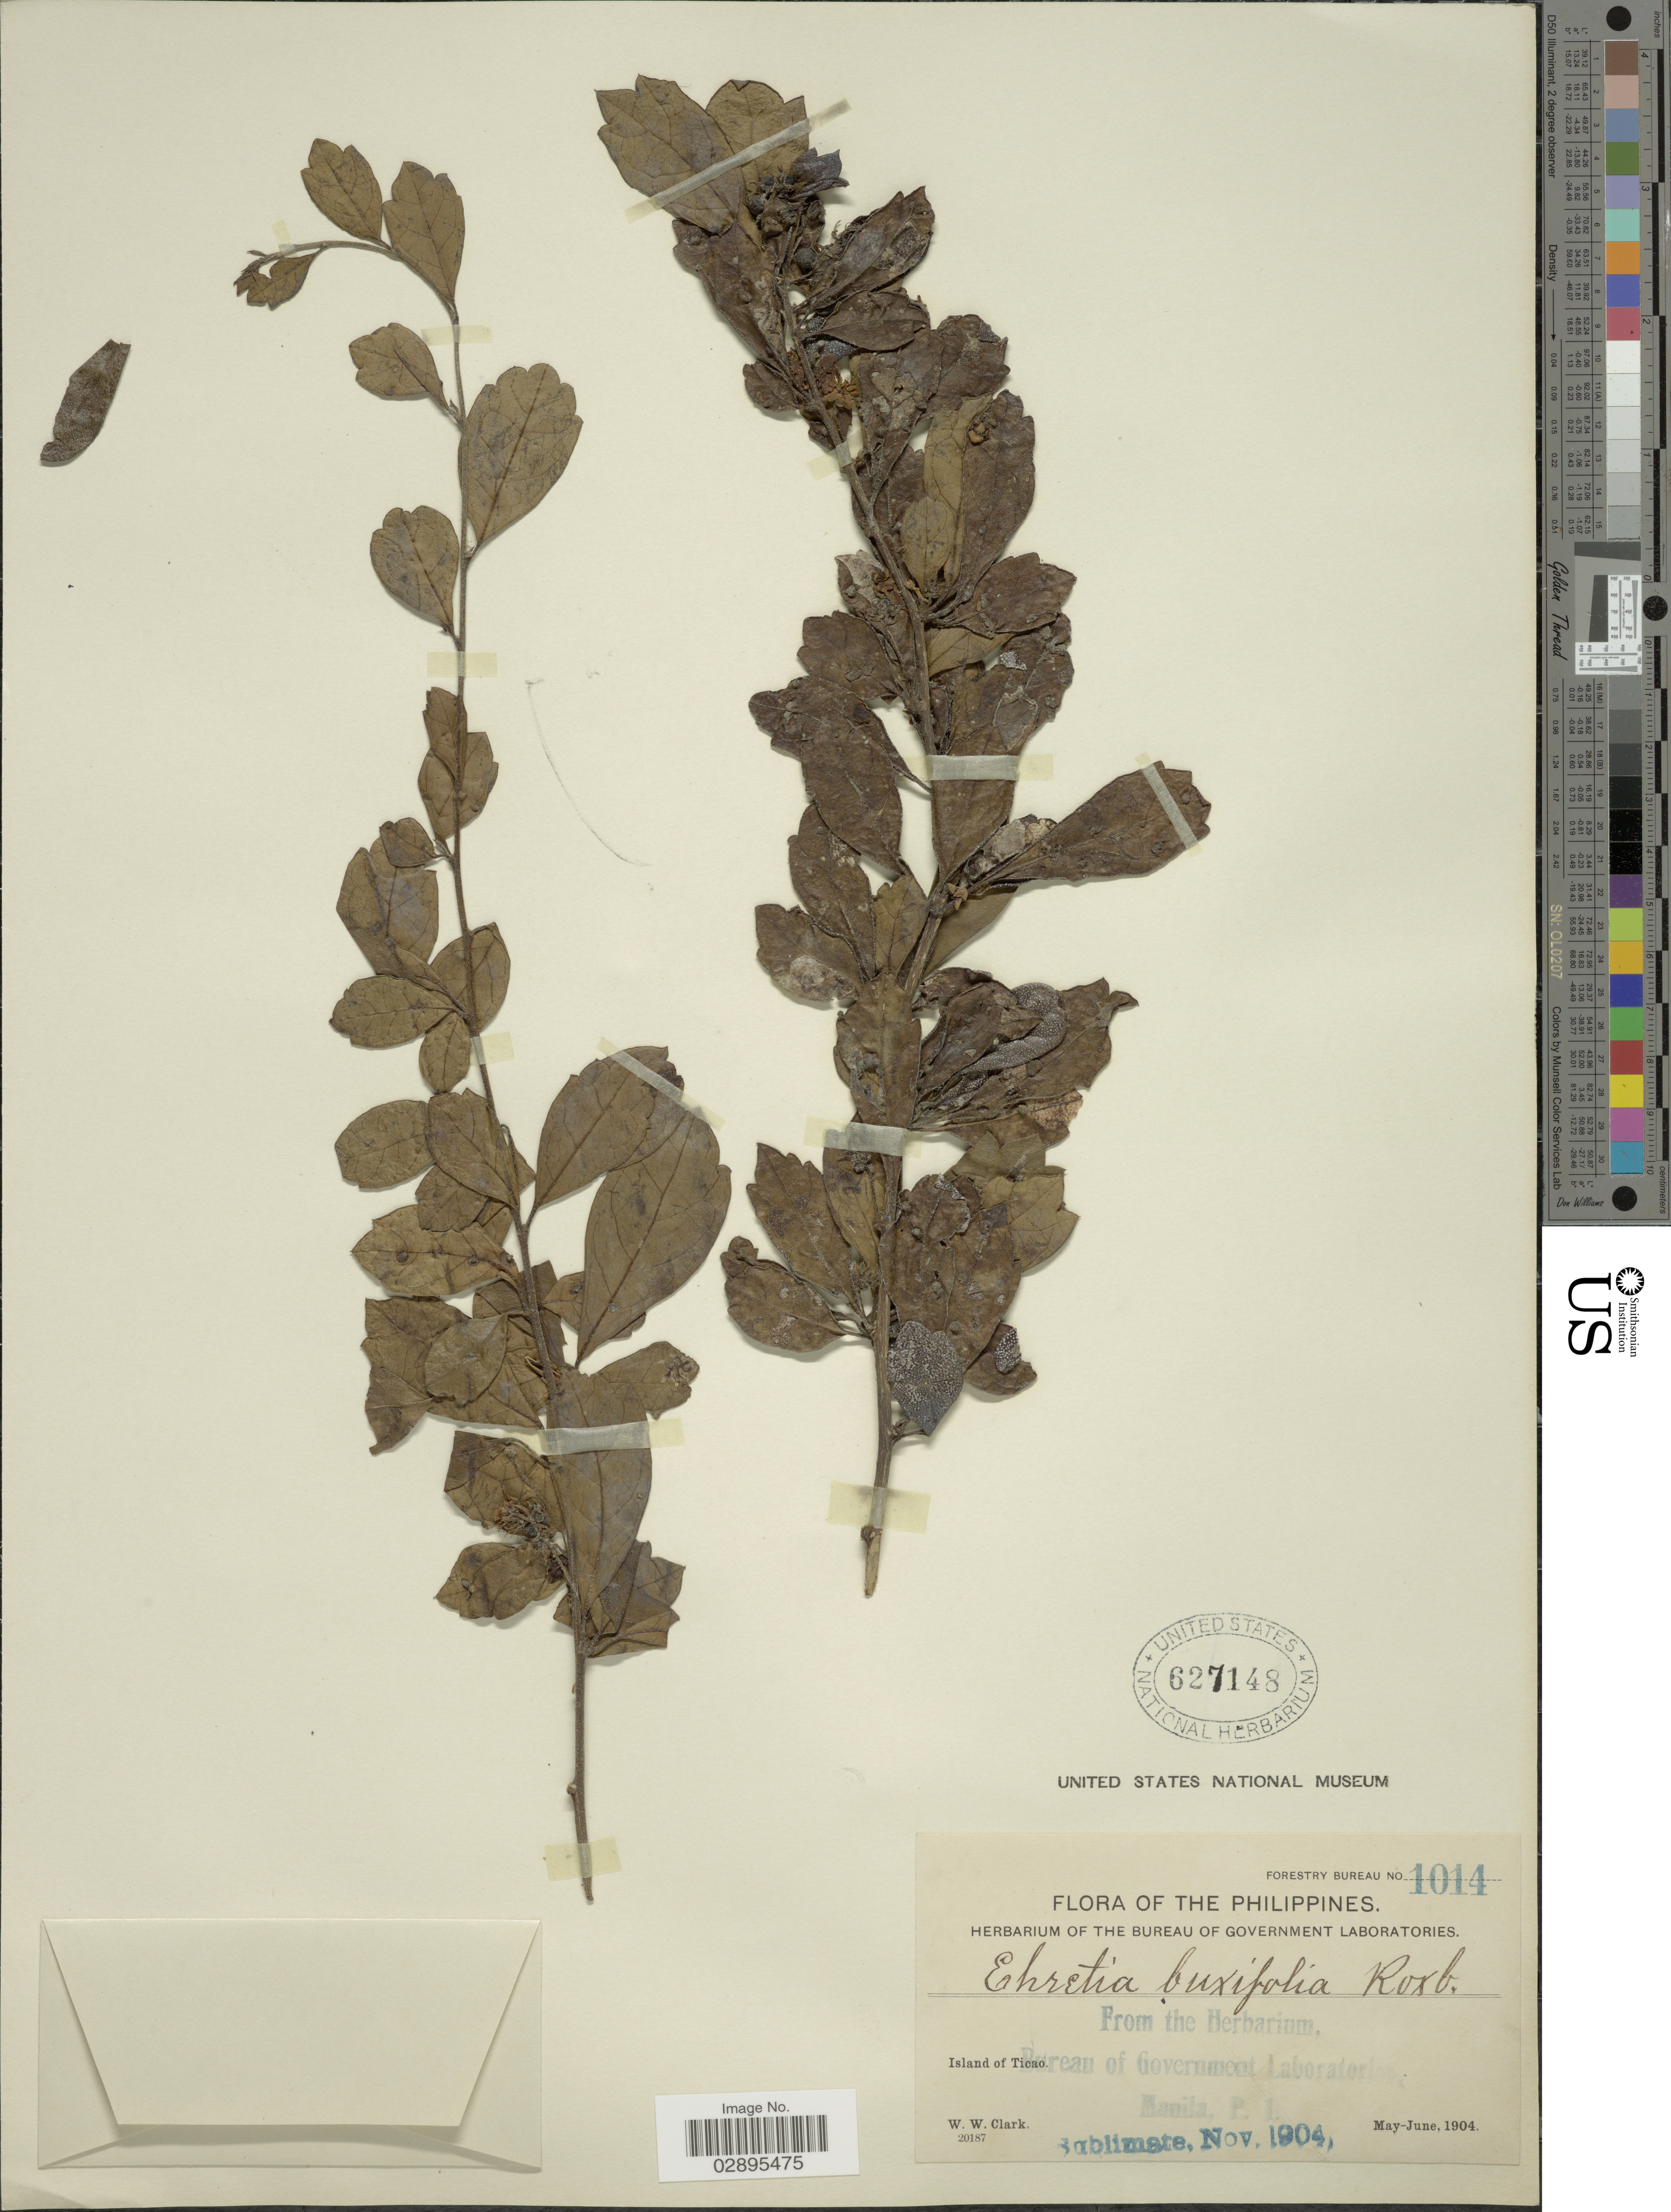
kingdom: Plantae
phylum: Tracheophyta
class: Magnoliopsida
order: Boraginales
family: Ehretiaceae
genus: Ehretia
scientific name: Ehretia microphylla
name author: Lam.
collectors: W. W. Clark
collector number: Forestry Bureau 1014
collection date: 1904-05/1904-06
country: Philippines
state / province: Bicol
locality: Island of Ticao.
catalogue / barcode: US 627148